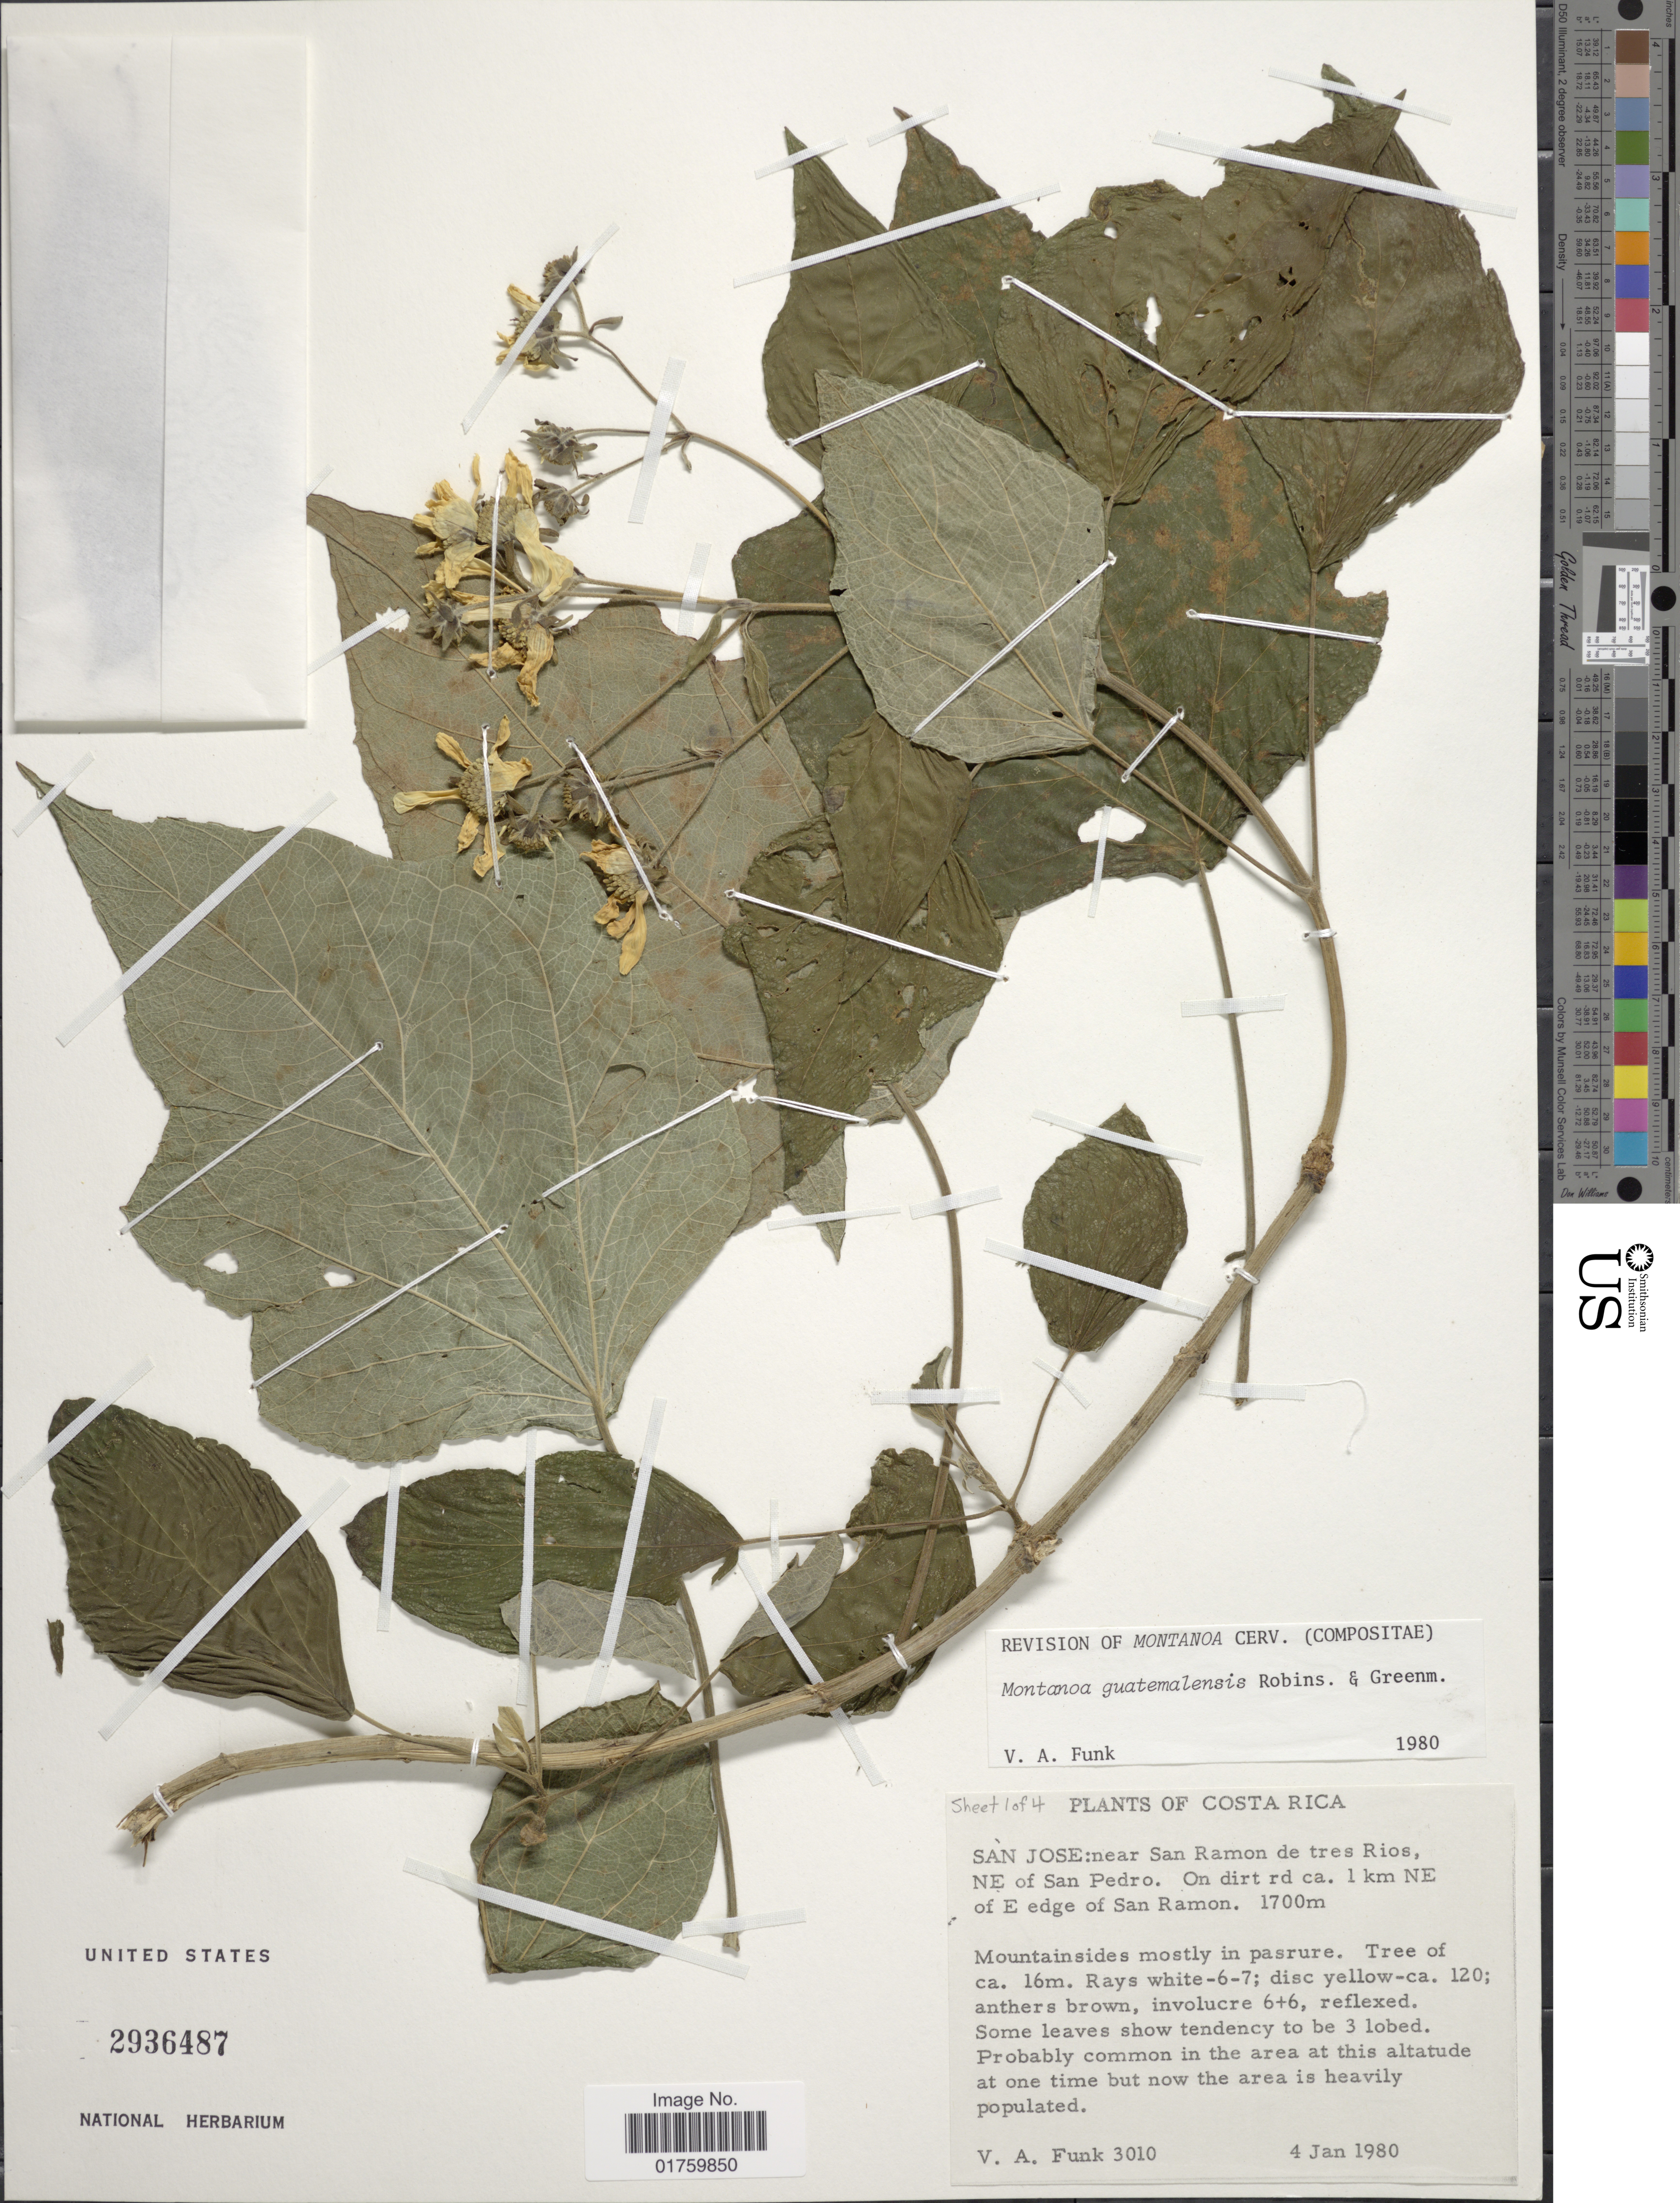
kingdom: Plantae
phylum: Tracheophyta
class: Magnoliopsida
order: Asterales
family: Asteraceae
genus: Montanoa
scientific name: Montanoa guatemalensis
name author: B.L. Rob. & Greenm.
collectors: V. Funk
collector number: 3010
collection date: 1980-01-04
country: Costa Rica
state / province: San José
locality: Near San Ramon de tres Rios, NE of San Pedro, on dirt rd. ca. 1 km NE of E edge of San Ramon, mountainsides.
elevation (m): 1700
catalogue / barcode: US 2936487